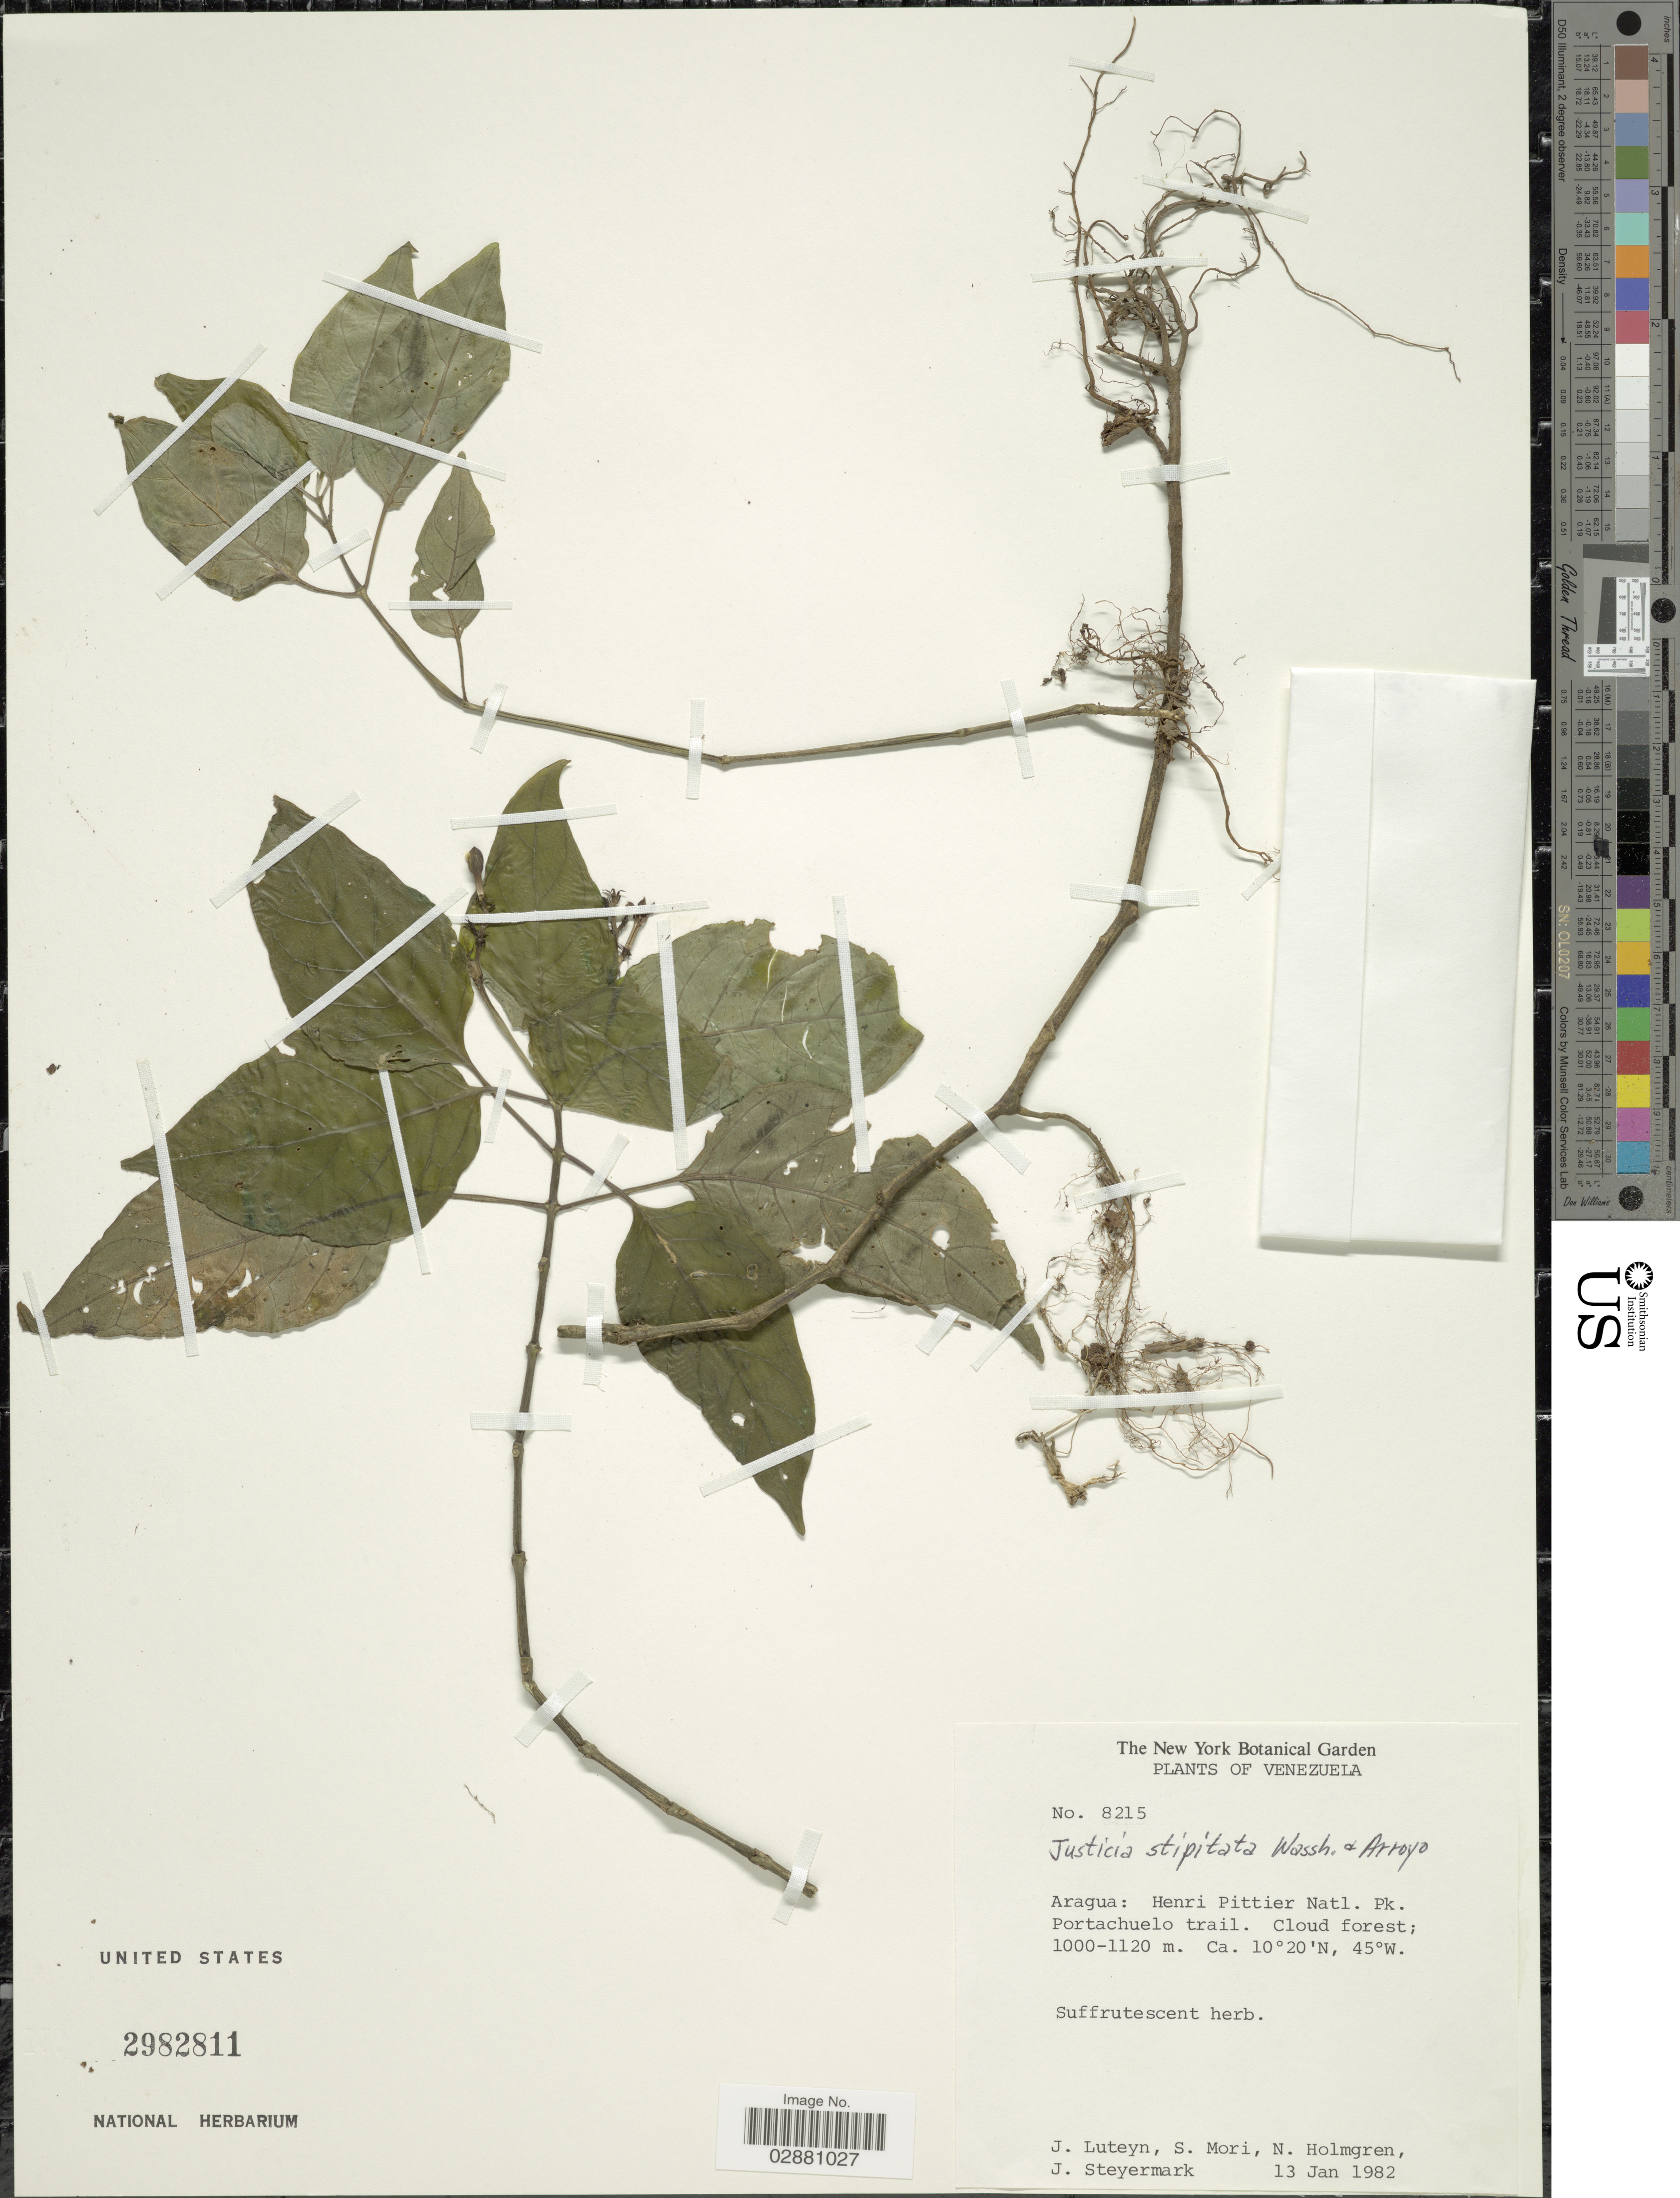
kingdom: Plantae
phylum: Tracheophyta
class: Magnoliopsida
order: Lamiales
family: Acanthaceae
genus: Justicia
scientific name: Justicia stipitata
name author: Wassh. & Arroyo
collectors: J. L. Luteyn, S. Mori, N. H. Holmgren & J. Steyermark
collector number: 8215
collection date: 1982-01-13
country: Venezuela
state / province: Aragua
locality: Henri Pittier Natl. Pk. Portachuelo trail.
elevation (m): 1000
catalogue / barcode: US 2982811